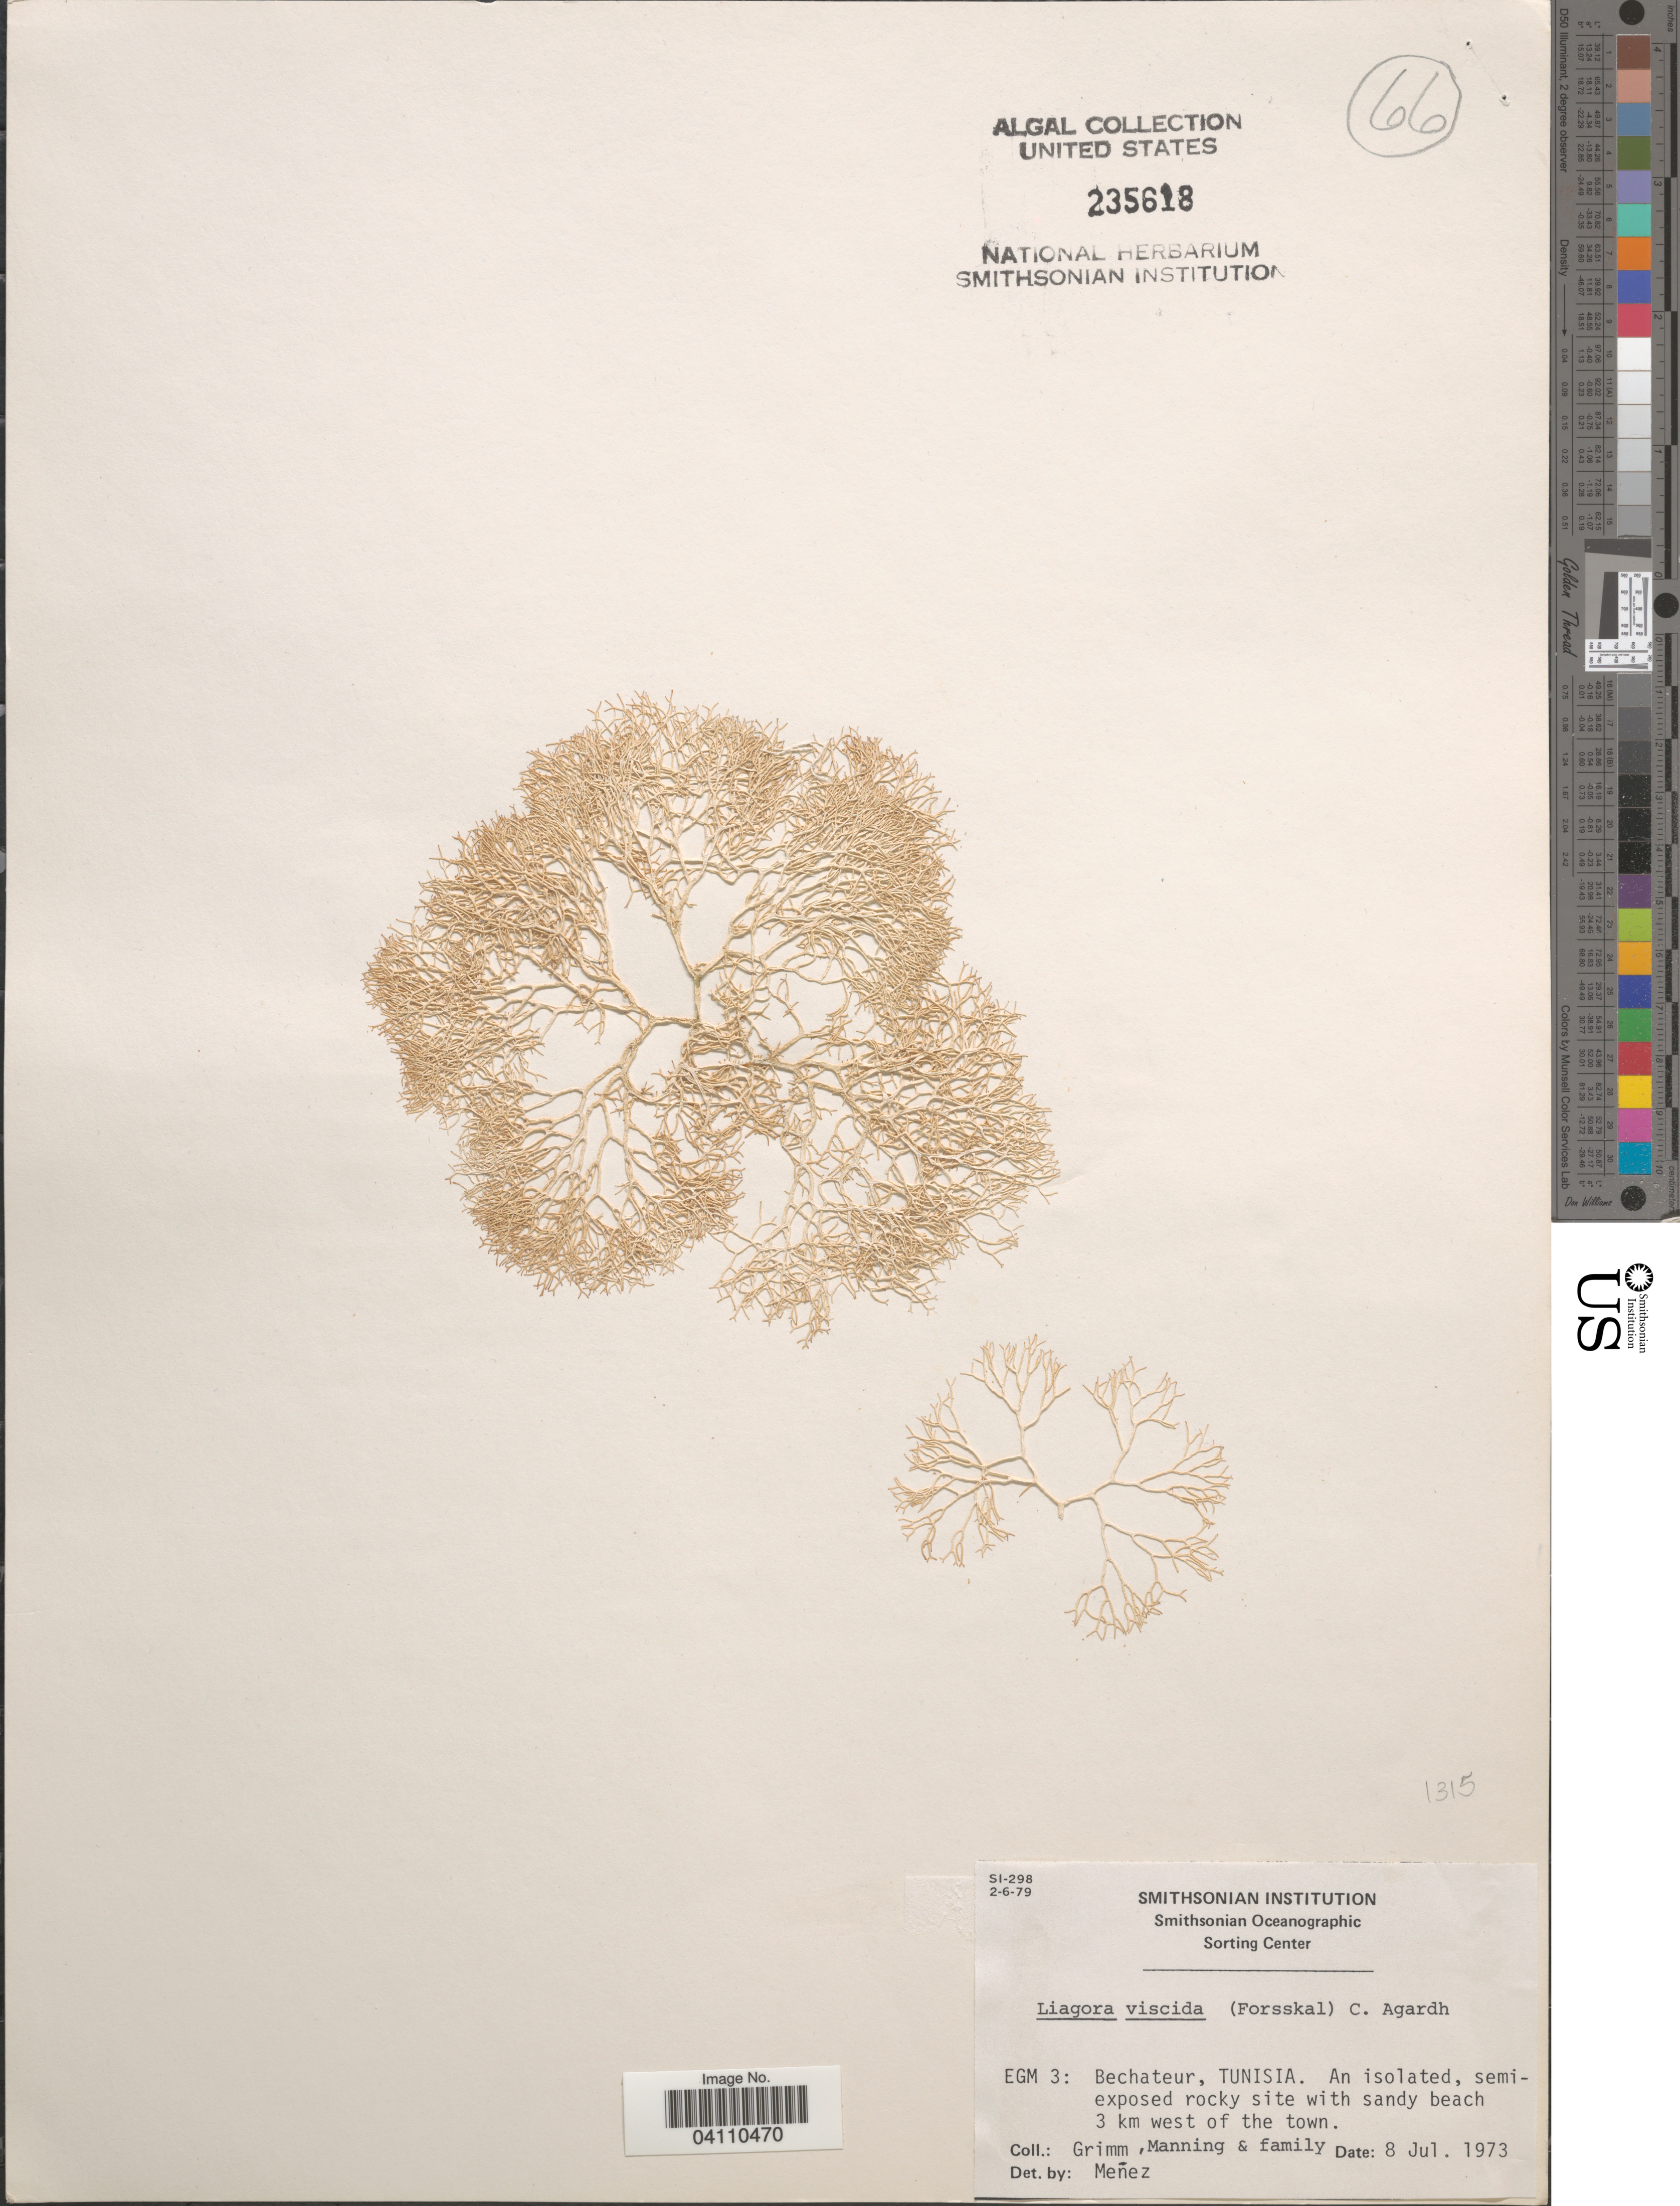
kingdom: Plantae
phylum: Rhodophyta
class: Florideophyceae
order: Nemaliales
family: Liagoraceae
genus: Liagora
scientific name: Liagora viscida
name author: (Forssk.) C. Agardh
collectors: Grimm & Manning Family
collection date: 1973-07-08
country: Tunisia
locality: EGM 3: Bechateur, Tunisia. An isolated, semi-exposed rocky site with sandy beach 3 km west of the town.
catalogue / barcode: US 235618